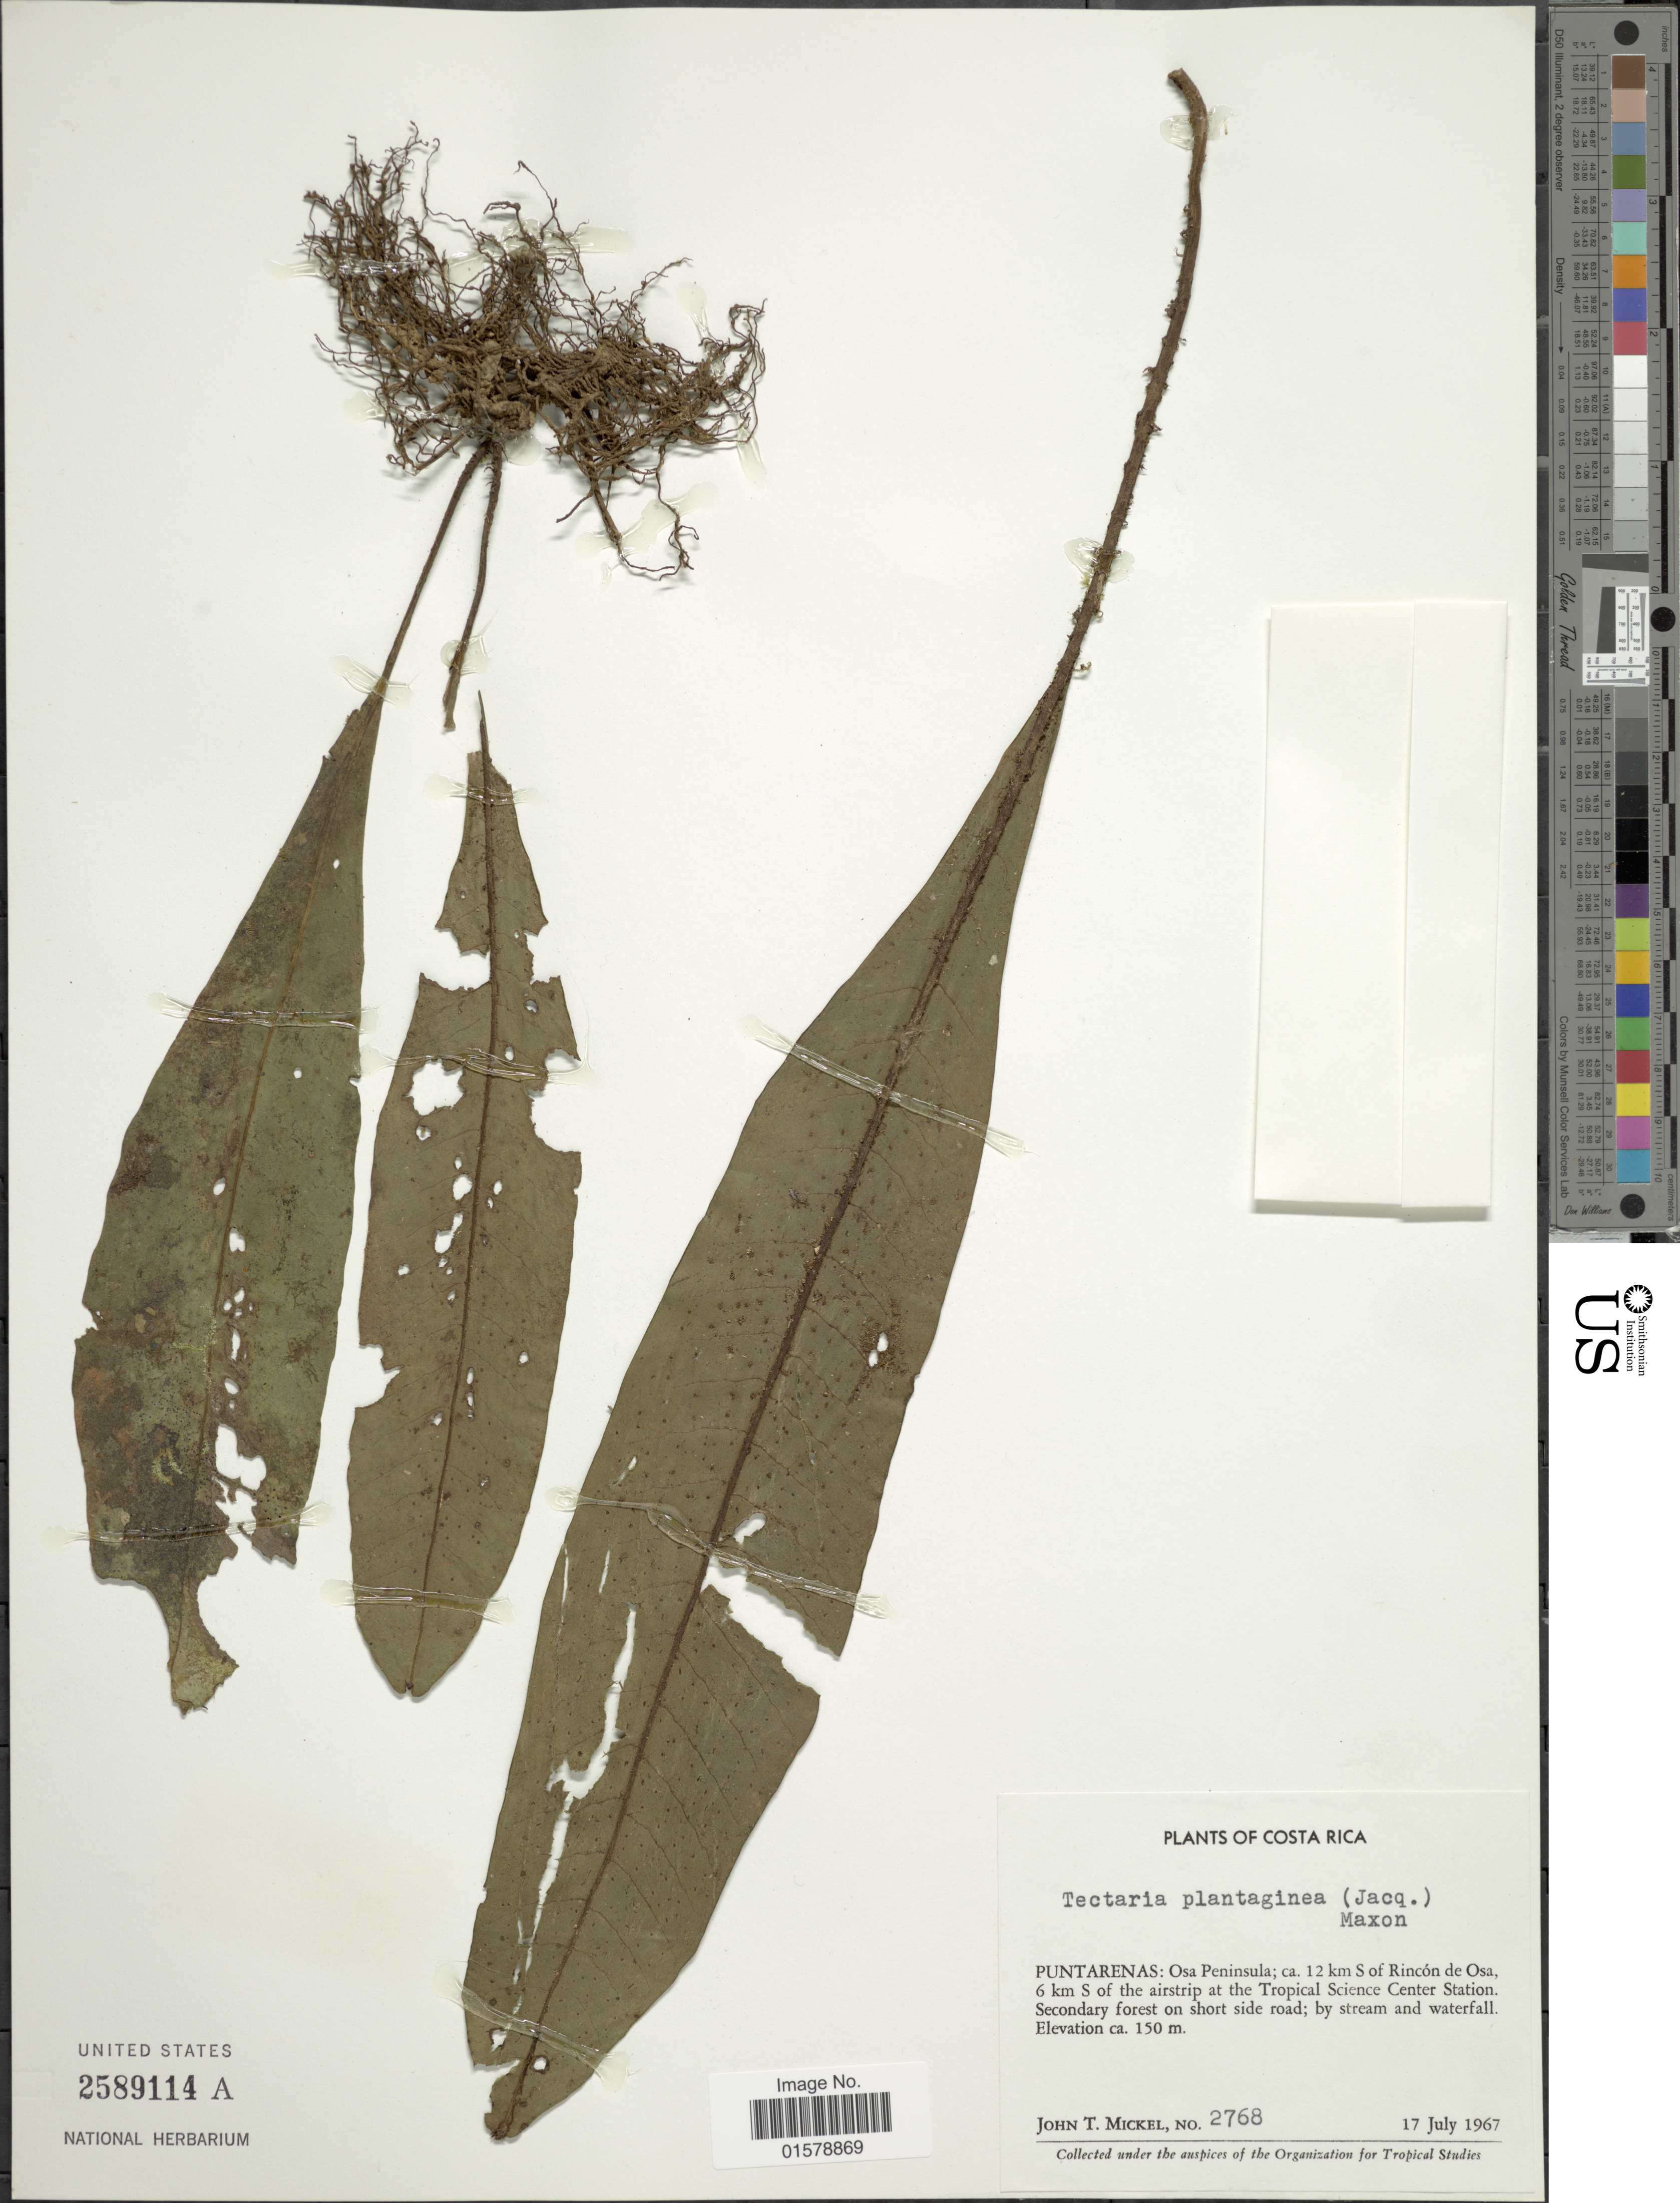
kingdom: Plantae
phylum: Tracheophyta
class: Polypodiopsida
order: Polypodiales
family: Tectariaceae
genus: Tectaria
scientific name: Tectaria plantaginea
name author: (Jacq.) Maxon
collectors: J. T. Mickel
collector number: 2768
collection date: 1967-07-17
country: Costa Rica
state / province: Puntarenas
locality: Osa Peninsula, ca 12 km S of Rincon de Osa, 6 km S of the airstrip at the Tropical Science Center Station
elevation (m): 150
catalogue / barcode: US 2589114A